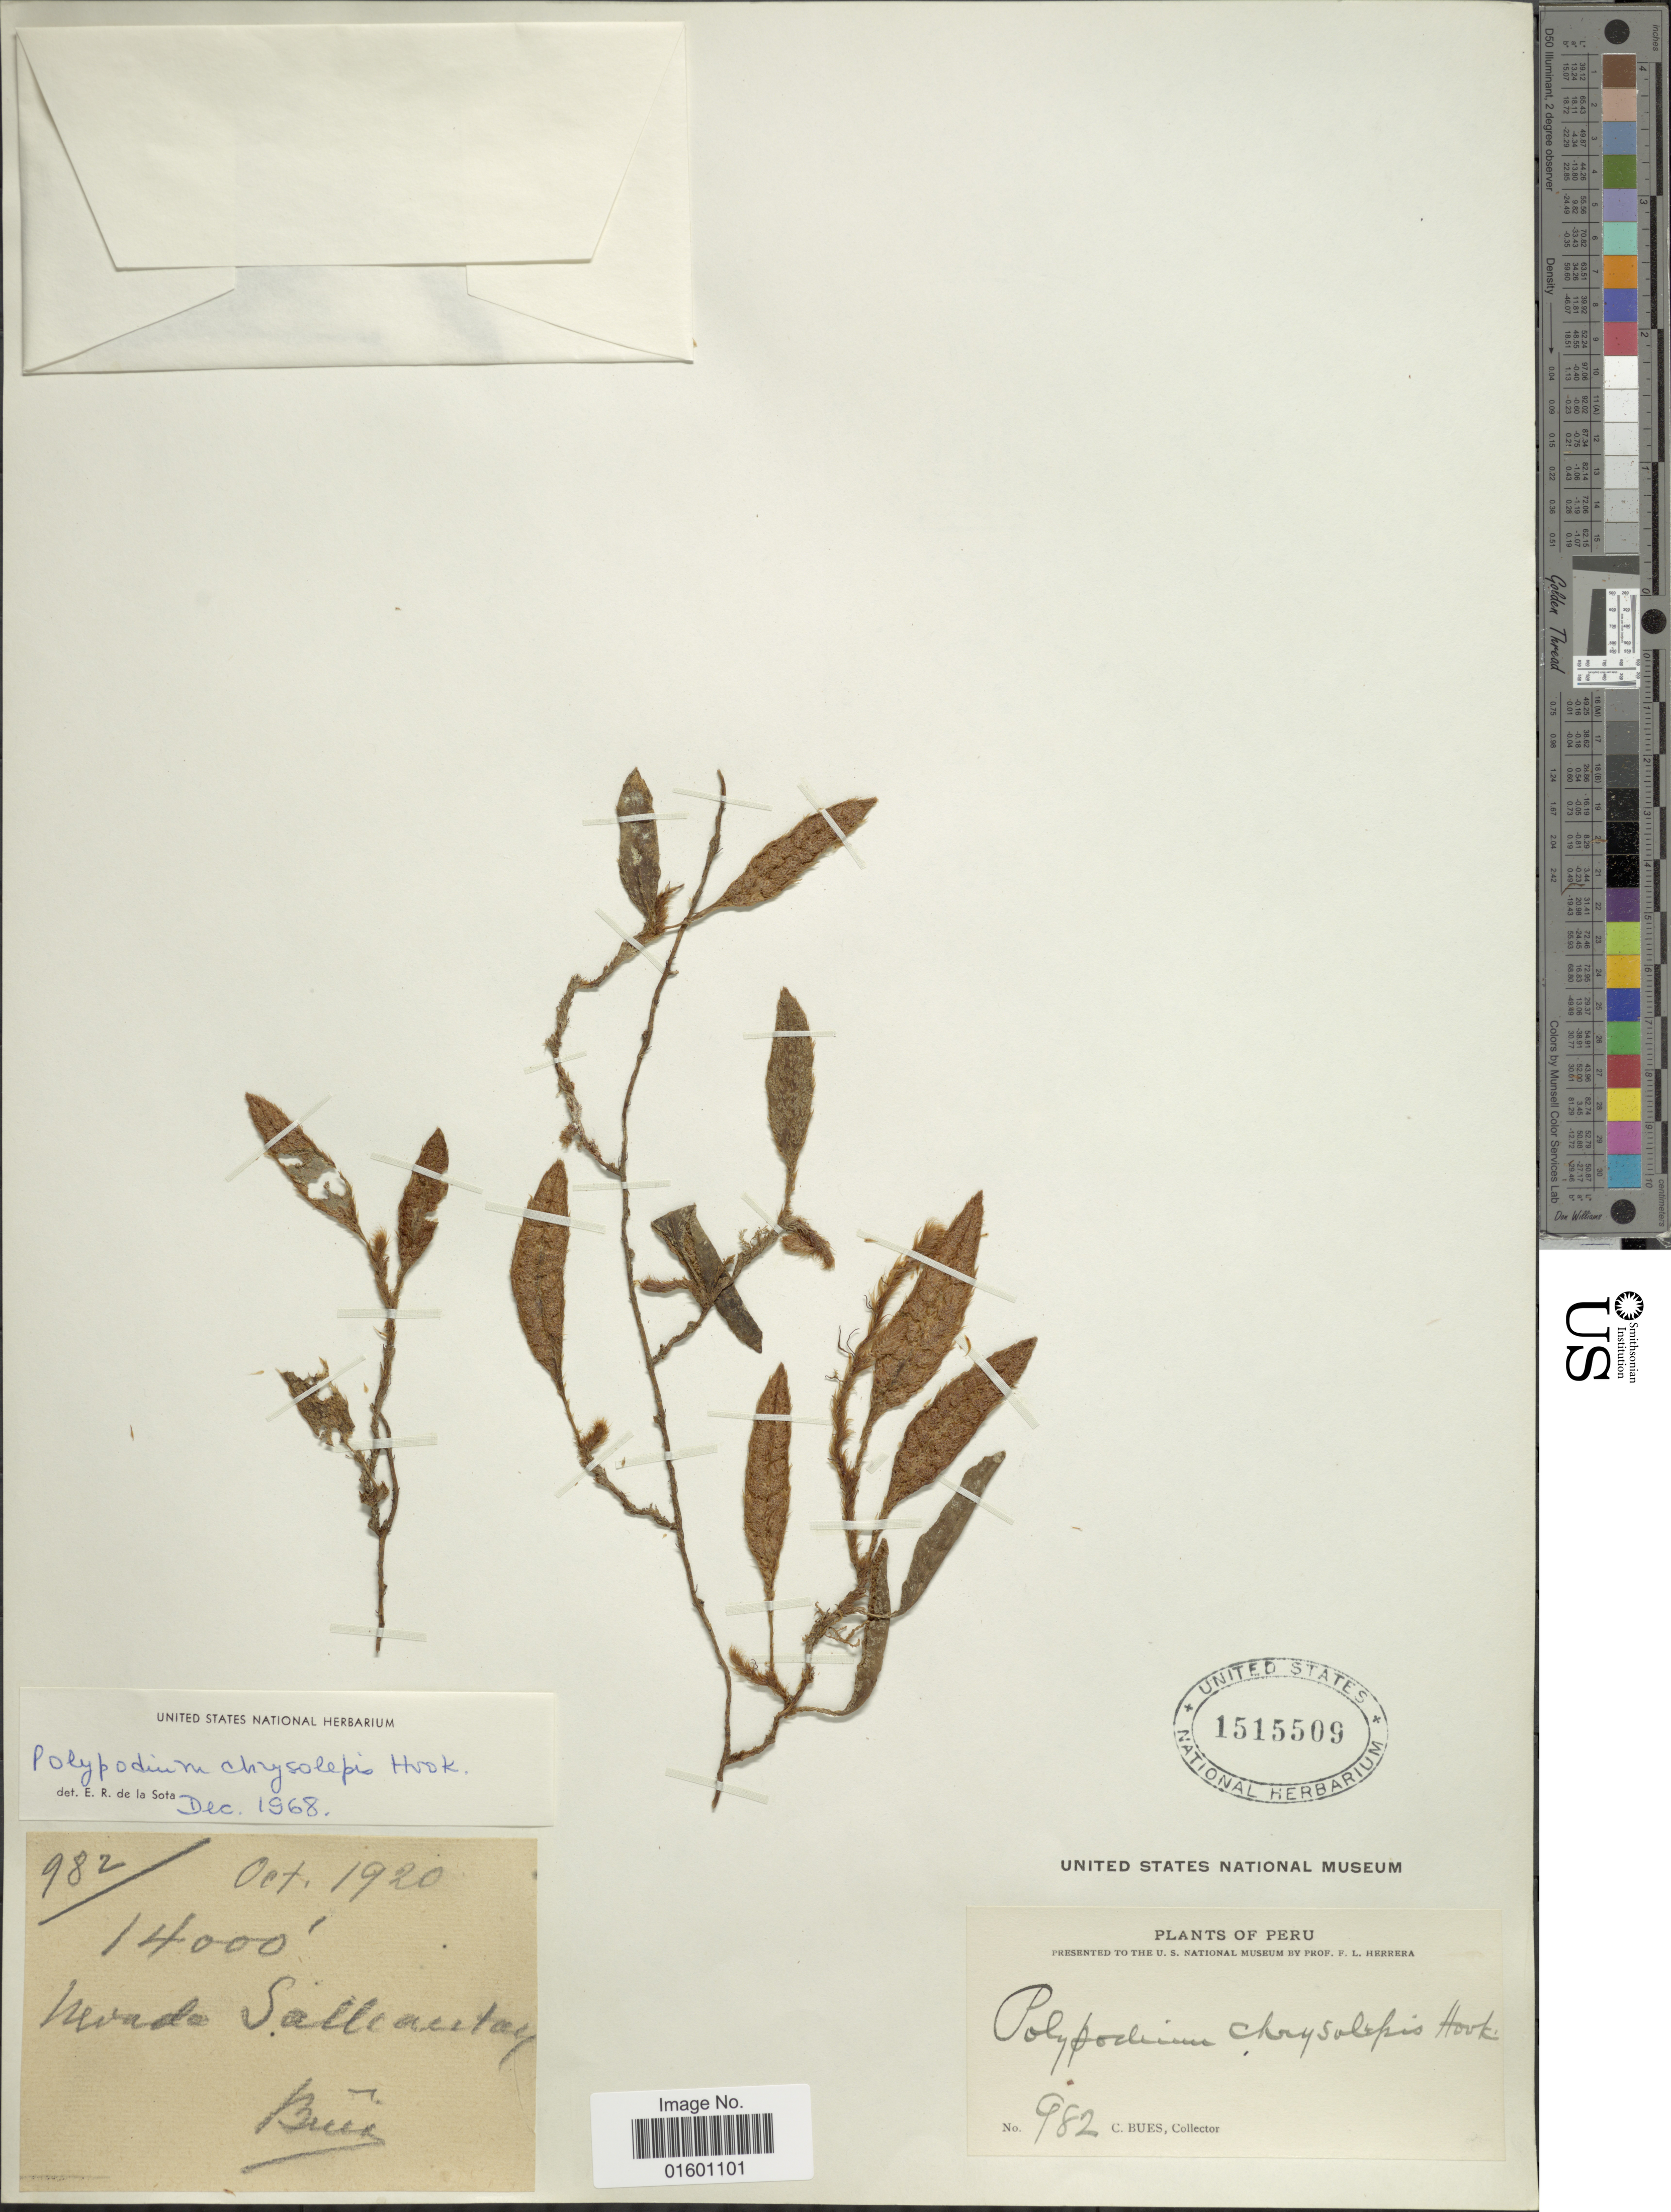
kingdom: Plantae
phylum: Tracheophyta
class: Polypodiopsida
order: Polypodiales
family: Polypodiaceae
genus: Microgramma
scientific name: Microgramma chrysolepis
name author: (Hook.) Crabbe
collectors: C. Bues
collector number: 982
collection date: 1920-10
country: Peru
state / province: Cusco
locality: Nevado Salcantay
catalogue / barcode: US 1515509